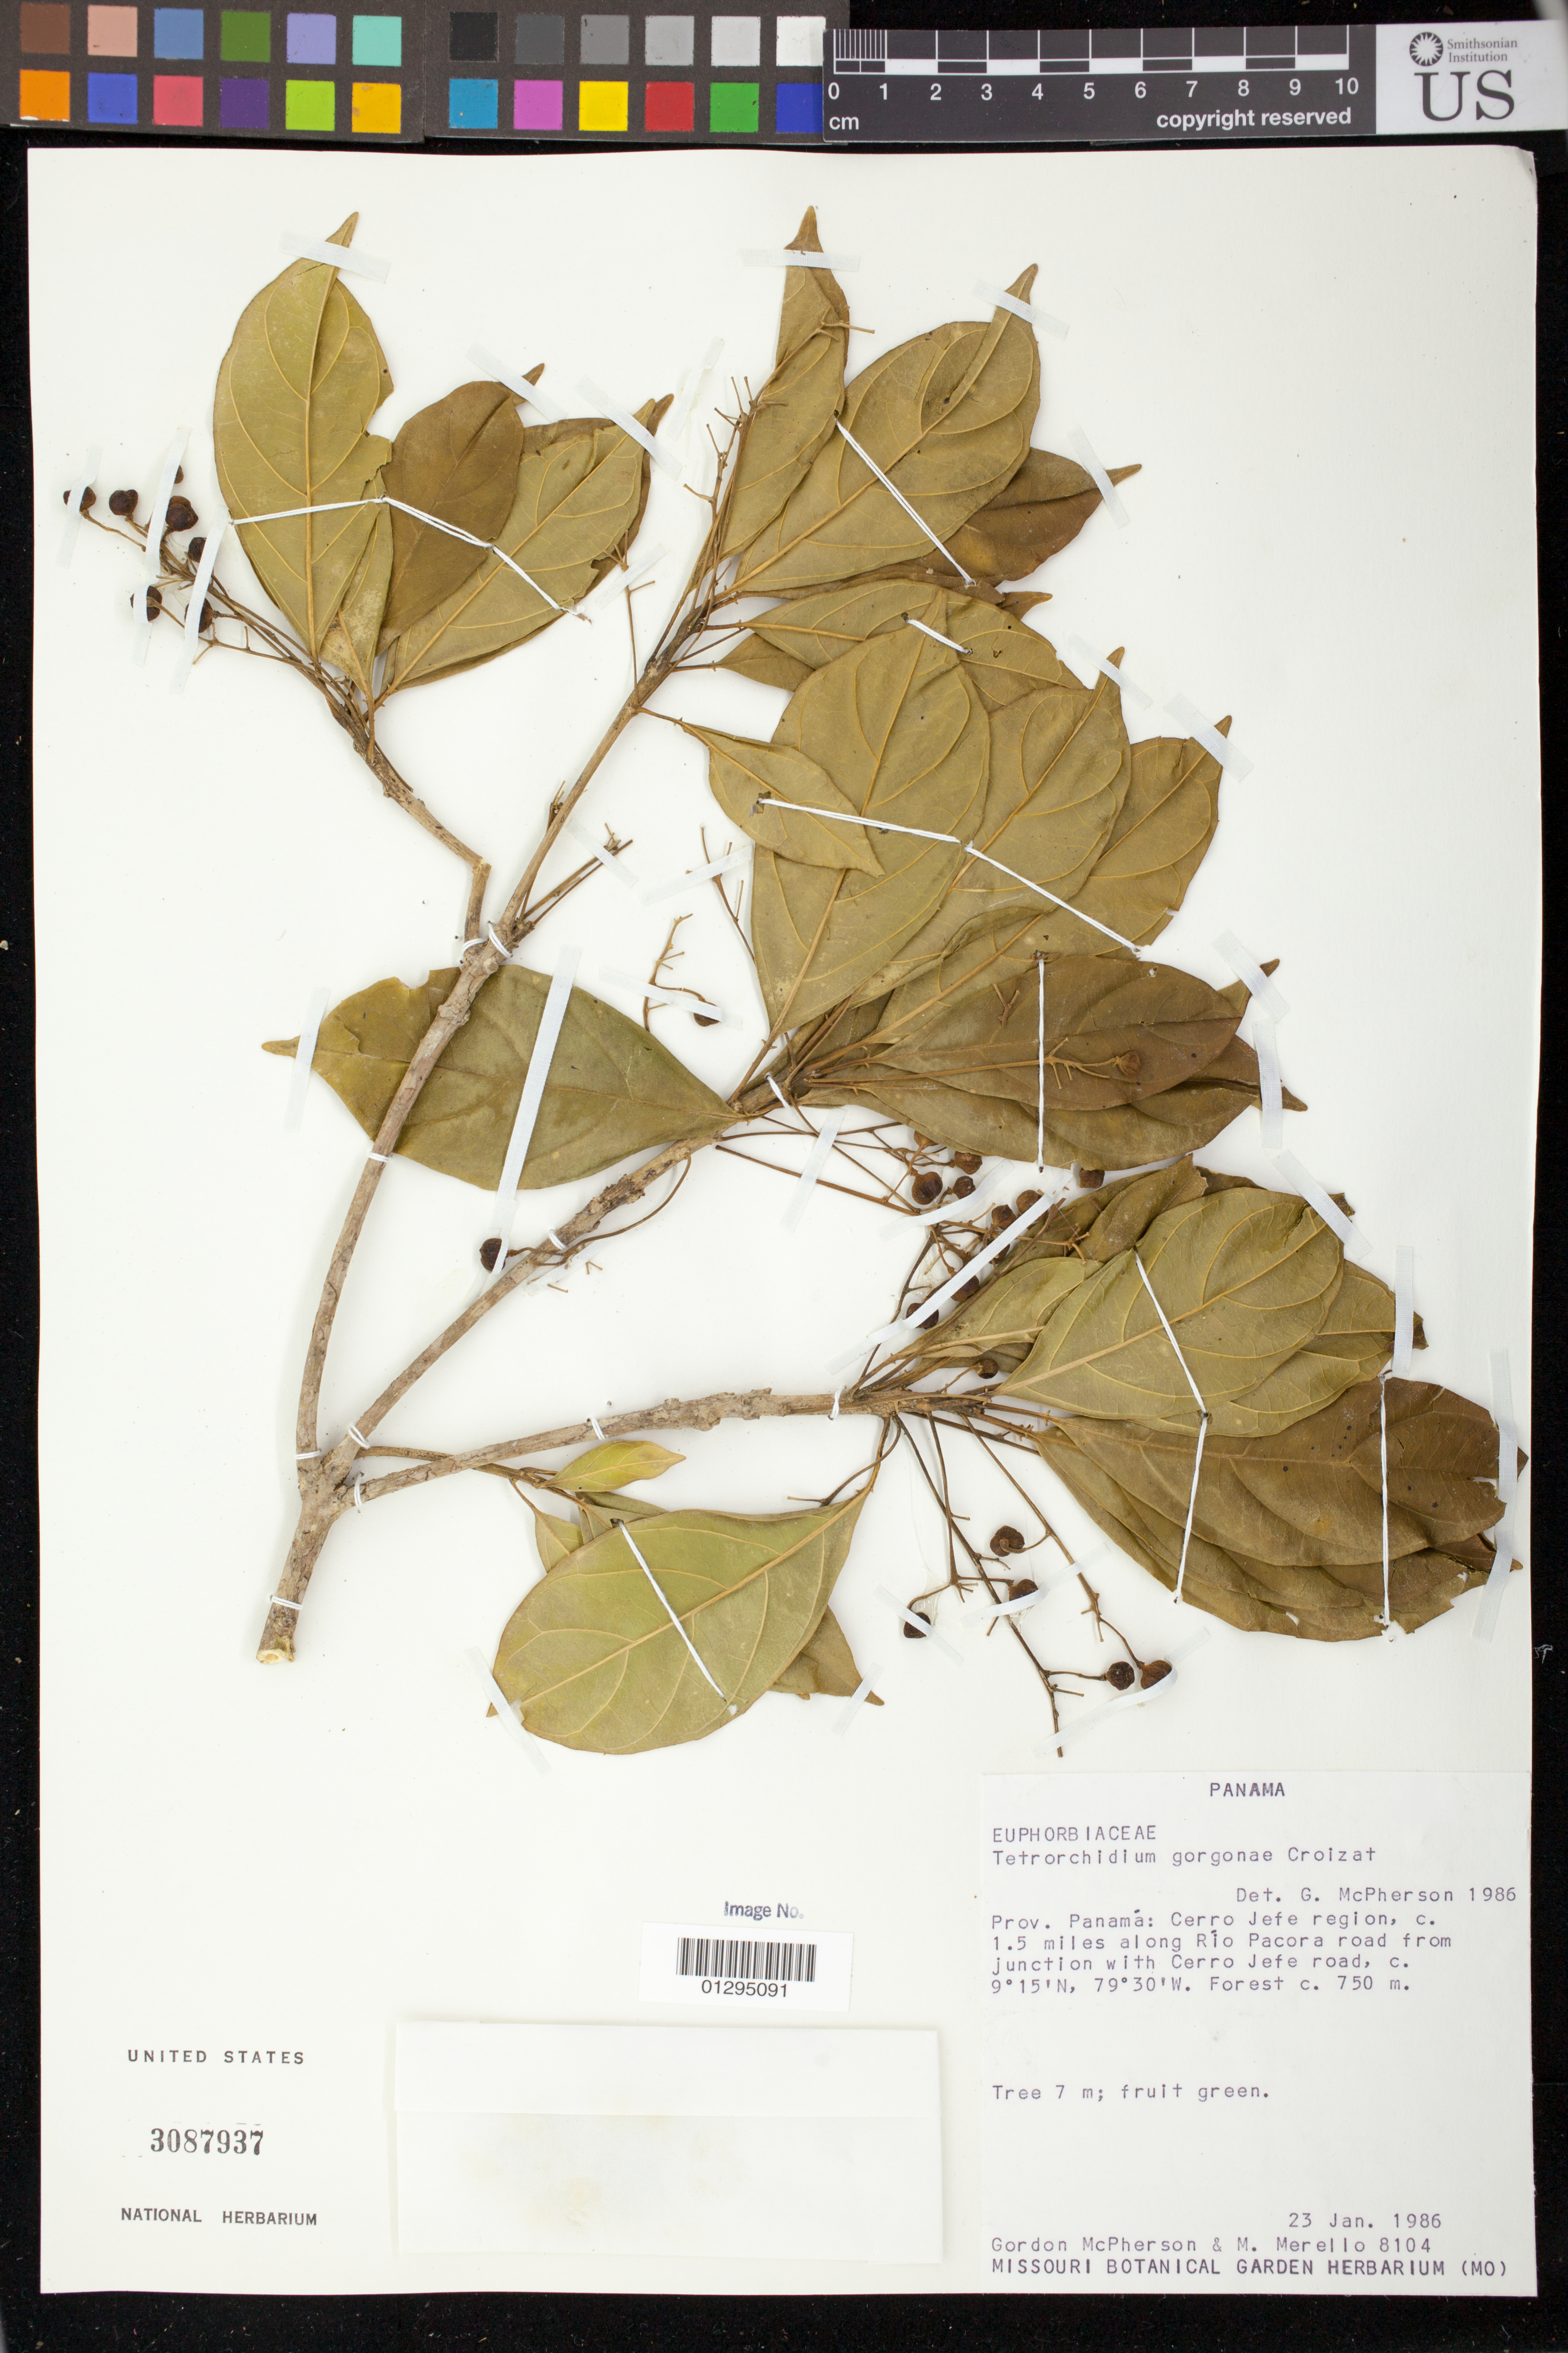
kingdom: Plantae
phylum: Tracheophyta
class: Magnoliopsida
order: Malpighiales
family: Euphorbiaceae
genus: Tetrorchidium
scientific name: Tetrorchidium gorgonae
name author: Croizat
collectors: G. D. McPherson & M. Merello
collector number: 8104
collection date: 1986-01-23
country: Panama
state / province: Panamá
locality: Cerro Jefe region, c. 1.5 miles along Rio Pacora road from junction with Cerro Jefe road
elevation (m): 750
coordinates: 9°15'N, 79°30'W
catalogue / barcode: US 3087937